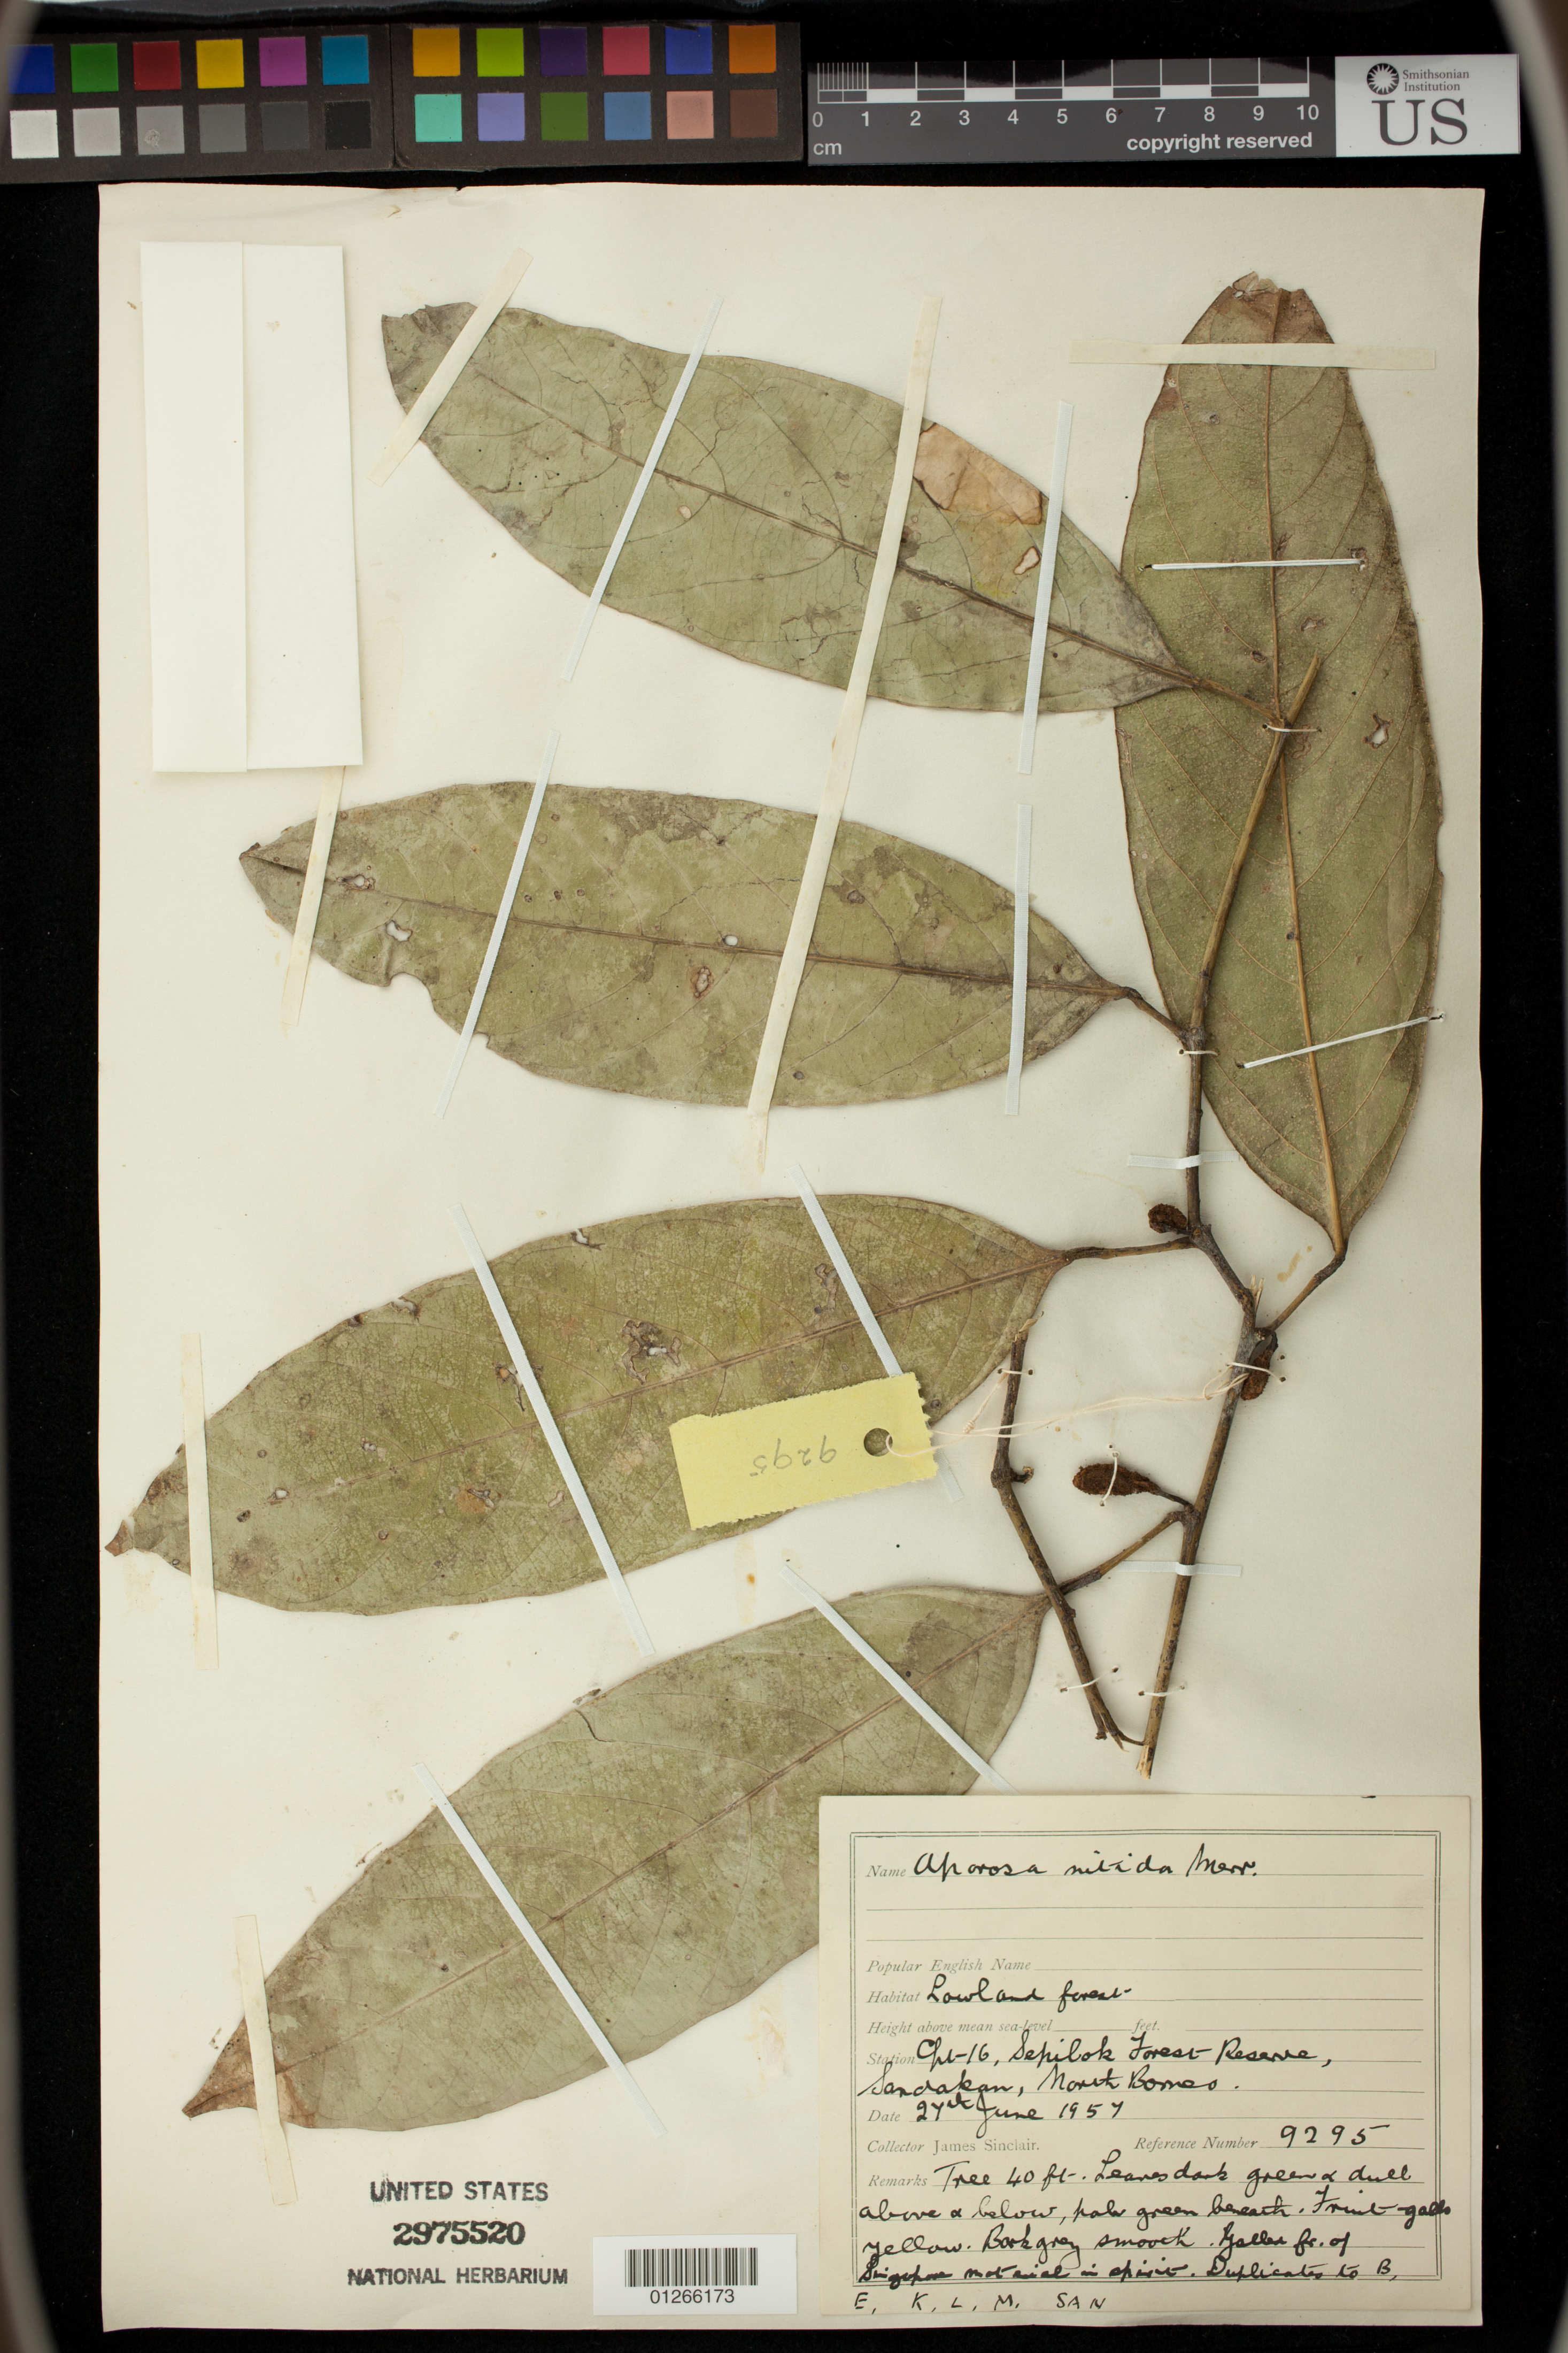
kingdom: Plantae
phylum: Tracheophyta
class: Magnoliopsida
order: Malpighiales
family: Phyllanthaceae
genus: Aporosa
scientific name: Aporosa nitida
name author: Merr.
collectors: J. Sinclair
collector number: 9295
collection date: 1957-06-27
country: Malaysia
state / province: Sabah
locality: Chi-16, Sepilok Forest Reserve, Sandakan, North Borneo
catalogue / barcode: US 2975520